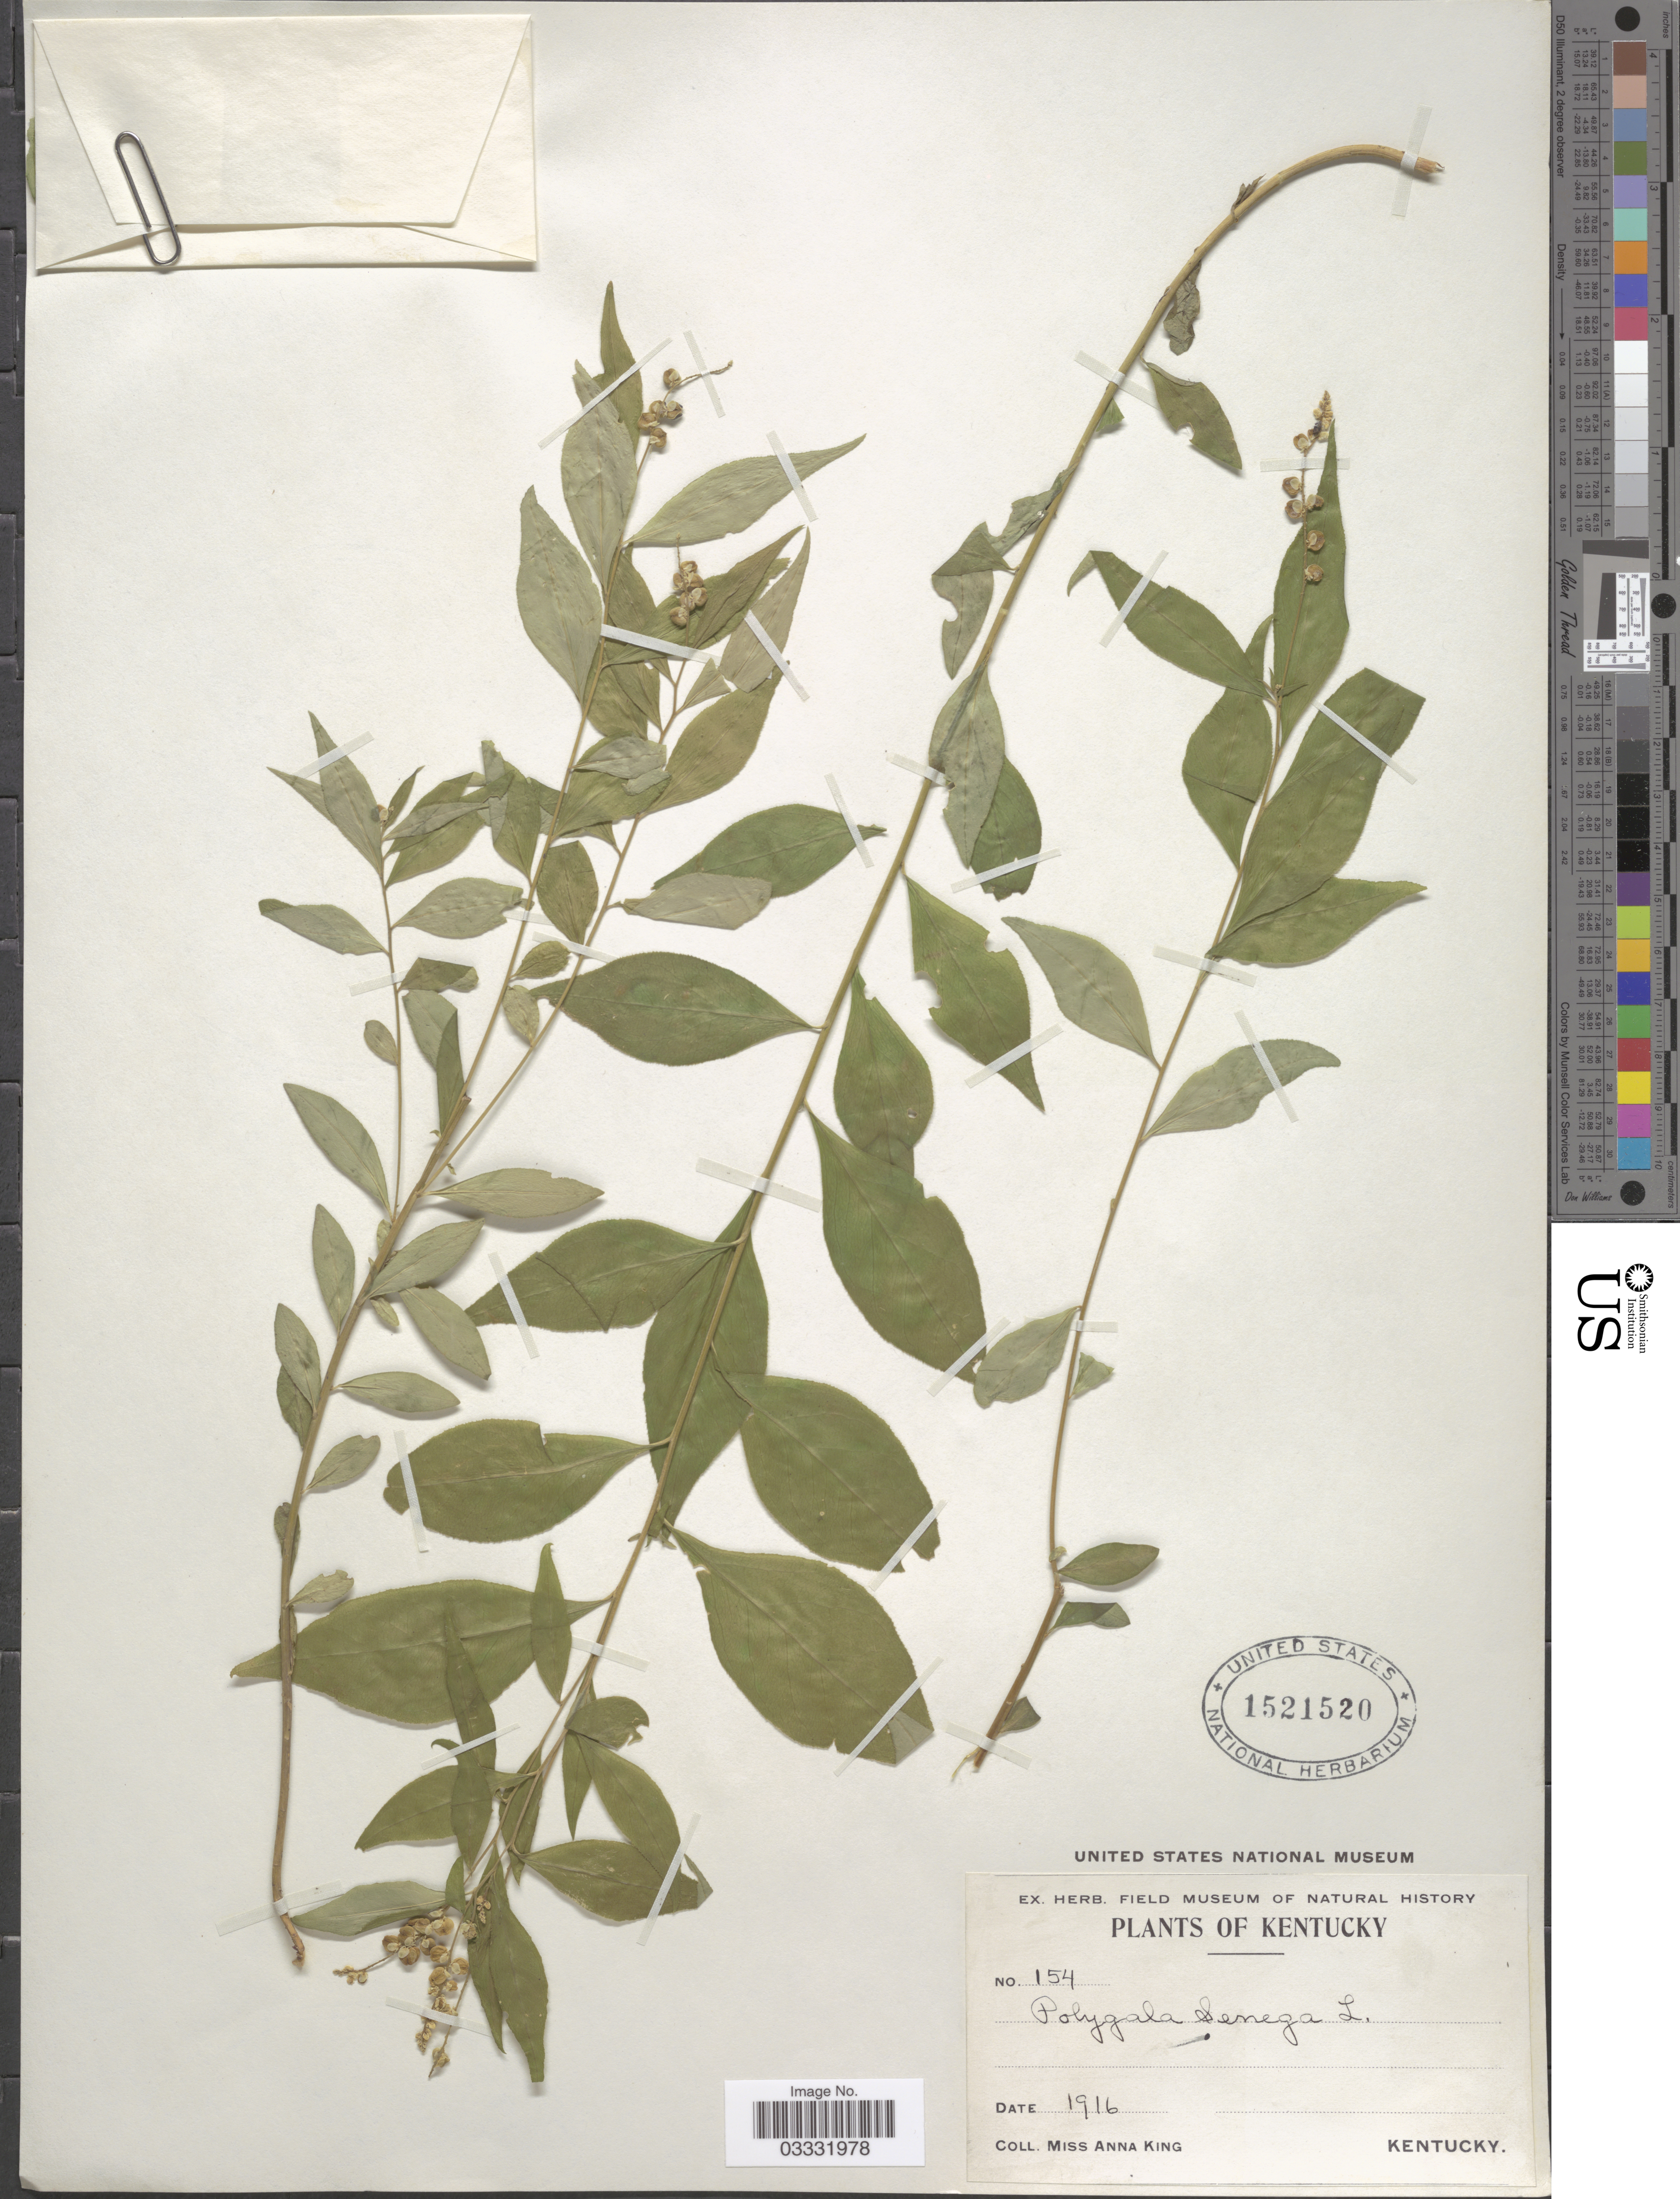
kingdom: Plantae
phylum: Tracheophyta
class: Magnoliopsida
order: Fabales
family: Polygalaceae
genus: Polygala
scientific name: Polygala senega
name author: L.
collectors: A. King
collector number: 154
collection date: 1916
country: United States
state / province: Kentucky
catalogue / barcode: US 1521520